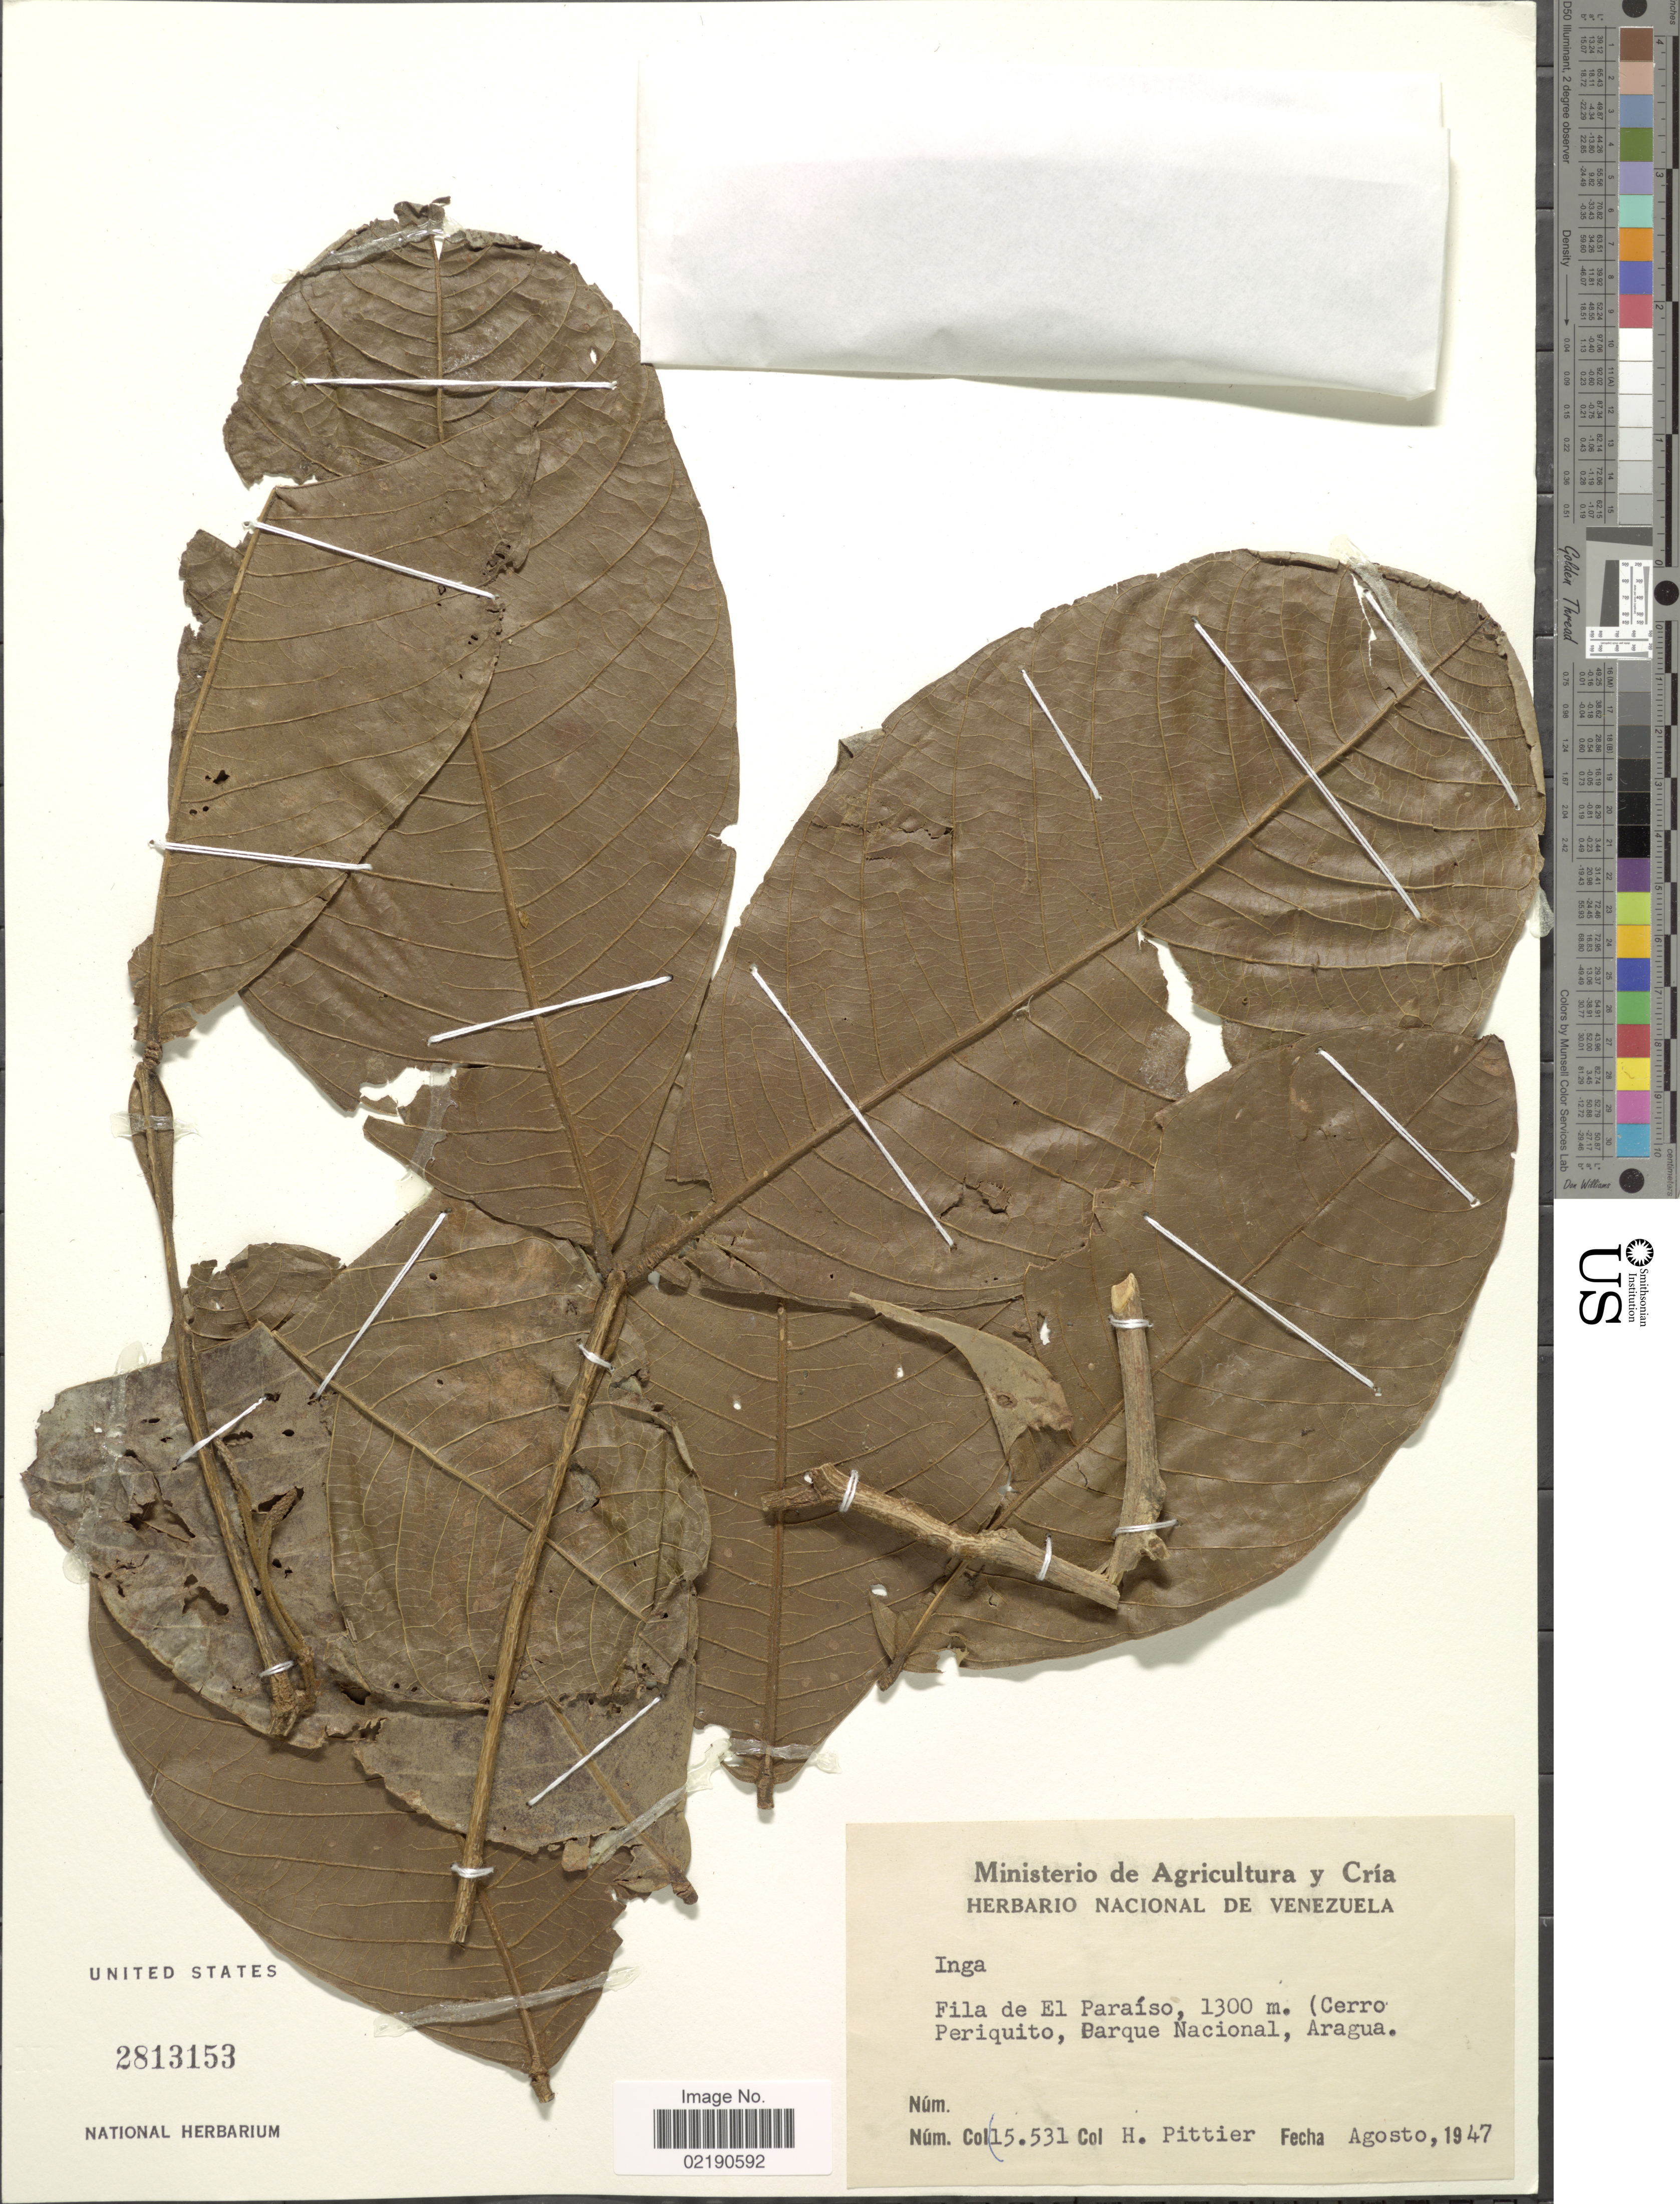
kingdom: Plantae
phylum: Tracheophyta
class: Magnoliopsida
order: Fabales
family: Fabaceae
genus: Inga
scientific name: Inga sp.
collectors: H. F. Pittier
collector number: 15531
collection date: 1947-08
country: Venezuela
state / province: Aragua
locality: Fila de El Paraiso, ( Cerro Periquito, Parque Nacional, Aragua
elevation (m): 1300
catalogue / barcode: US 2813153